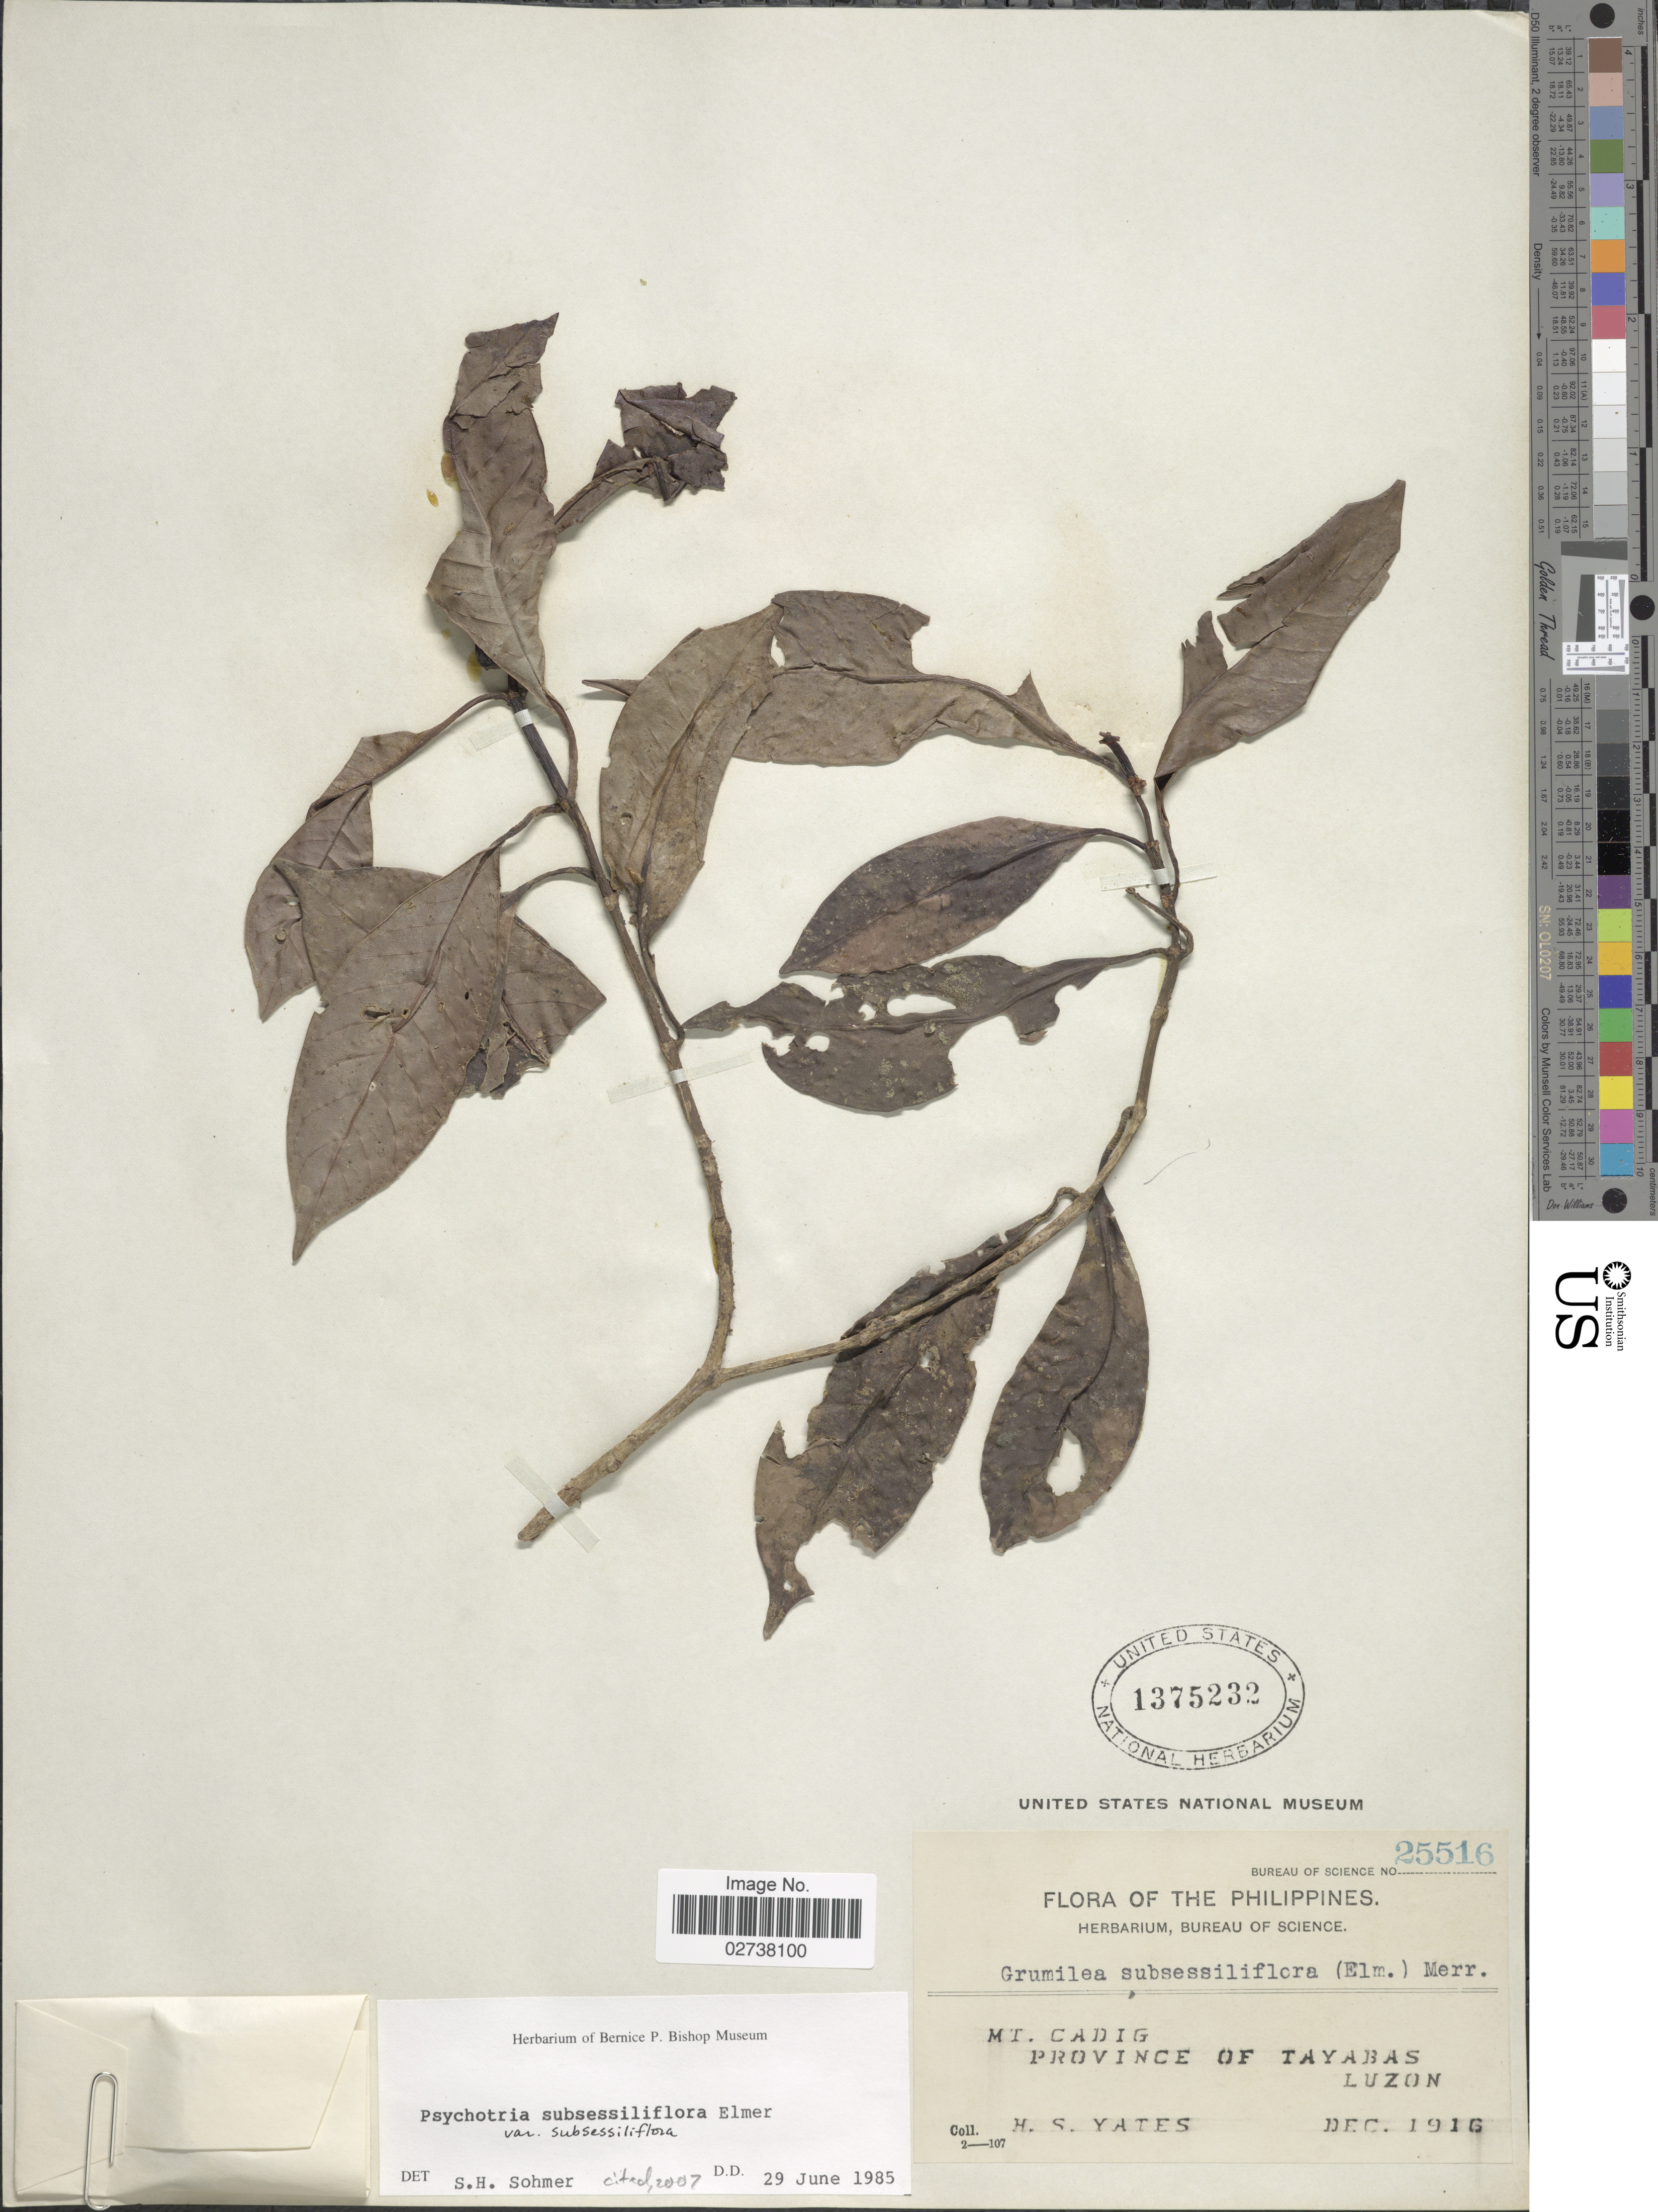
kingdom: Plantae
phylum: Tracheophyta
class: Magnoliopsida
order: Gentianales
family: Rubiaceae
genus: Psychotria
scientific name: Psychotria subsessiliflora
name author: Elmer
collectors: H. S. Yates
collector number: Bureau of Science 25516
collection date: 1916-12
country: Philippines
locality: Mt. Cadig, Province of Tayabas, Luzon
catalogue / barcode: US 1375232